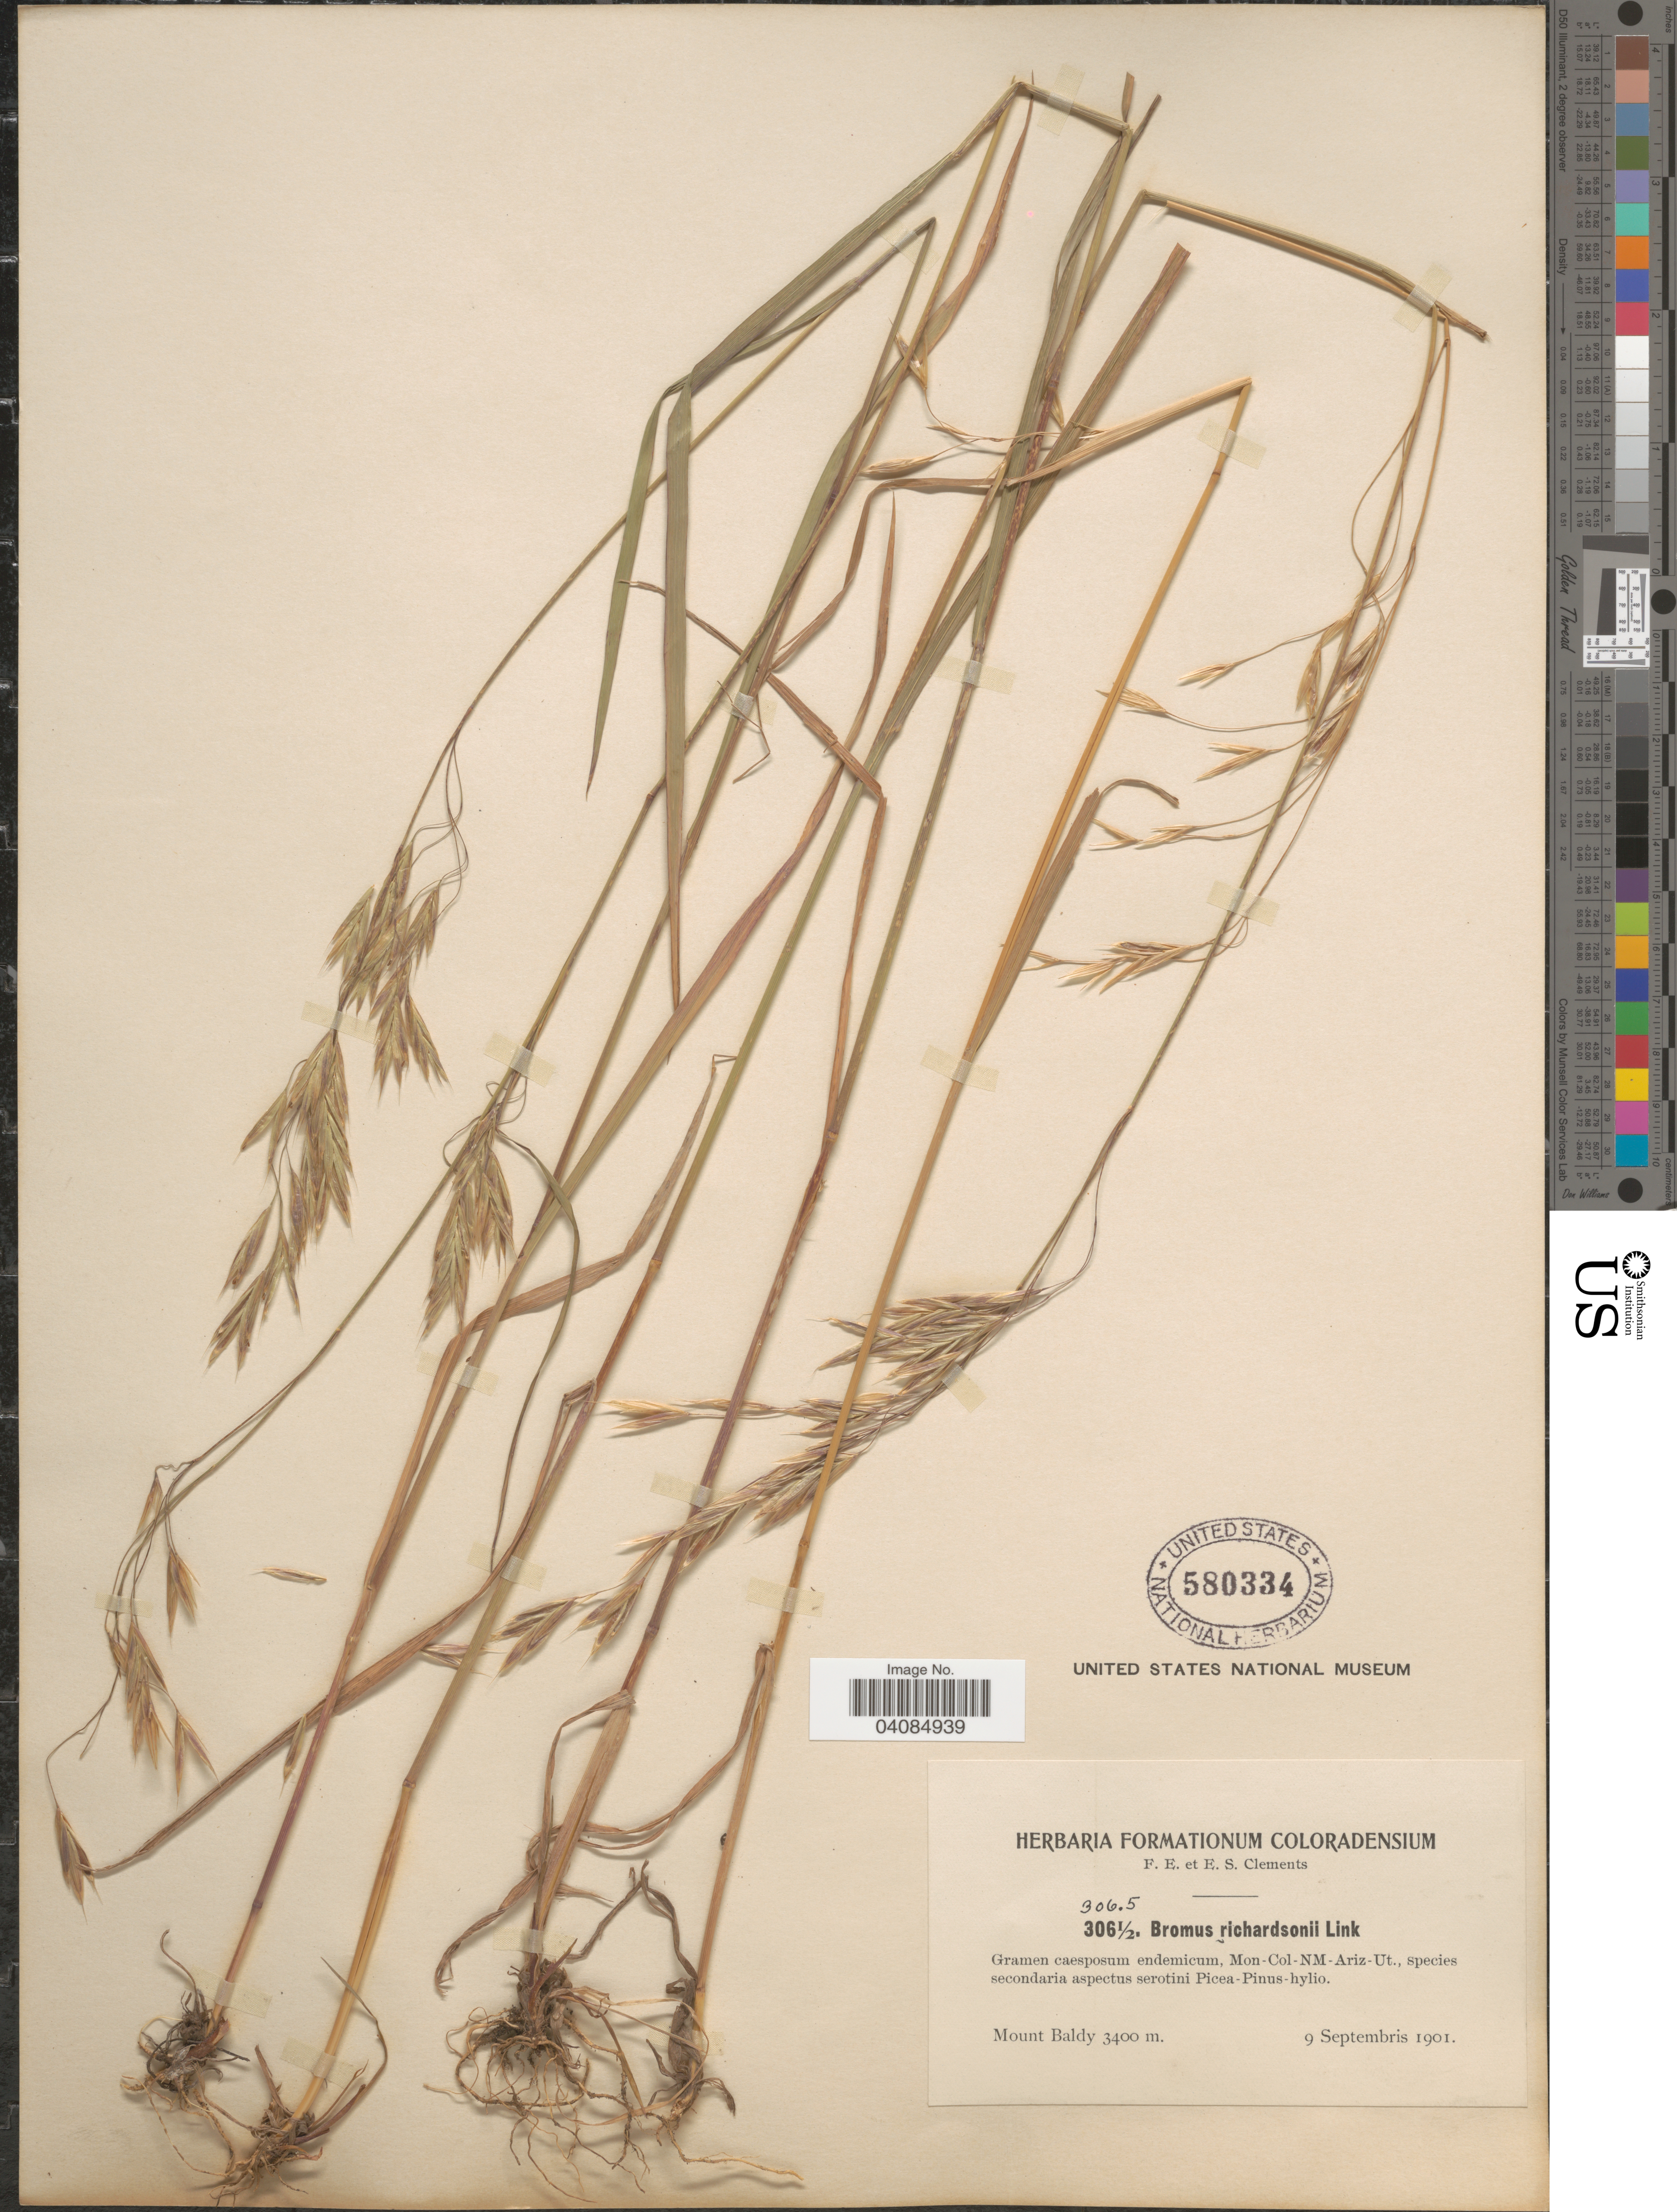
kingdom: Plantae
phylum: Tracheophyta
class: Liliopsida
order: Poales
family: Poaceae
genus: Bromus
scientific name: Bromus racemosus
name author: L.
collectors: F. E. Clements & E. S. Clements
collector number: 306.5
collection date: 1901-09-09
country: United States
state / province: Colorado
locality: Mount Baldy.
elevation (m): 3400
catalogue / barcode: US 580334